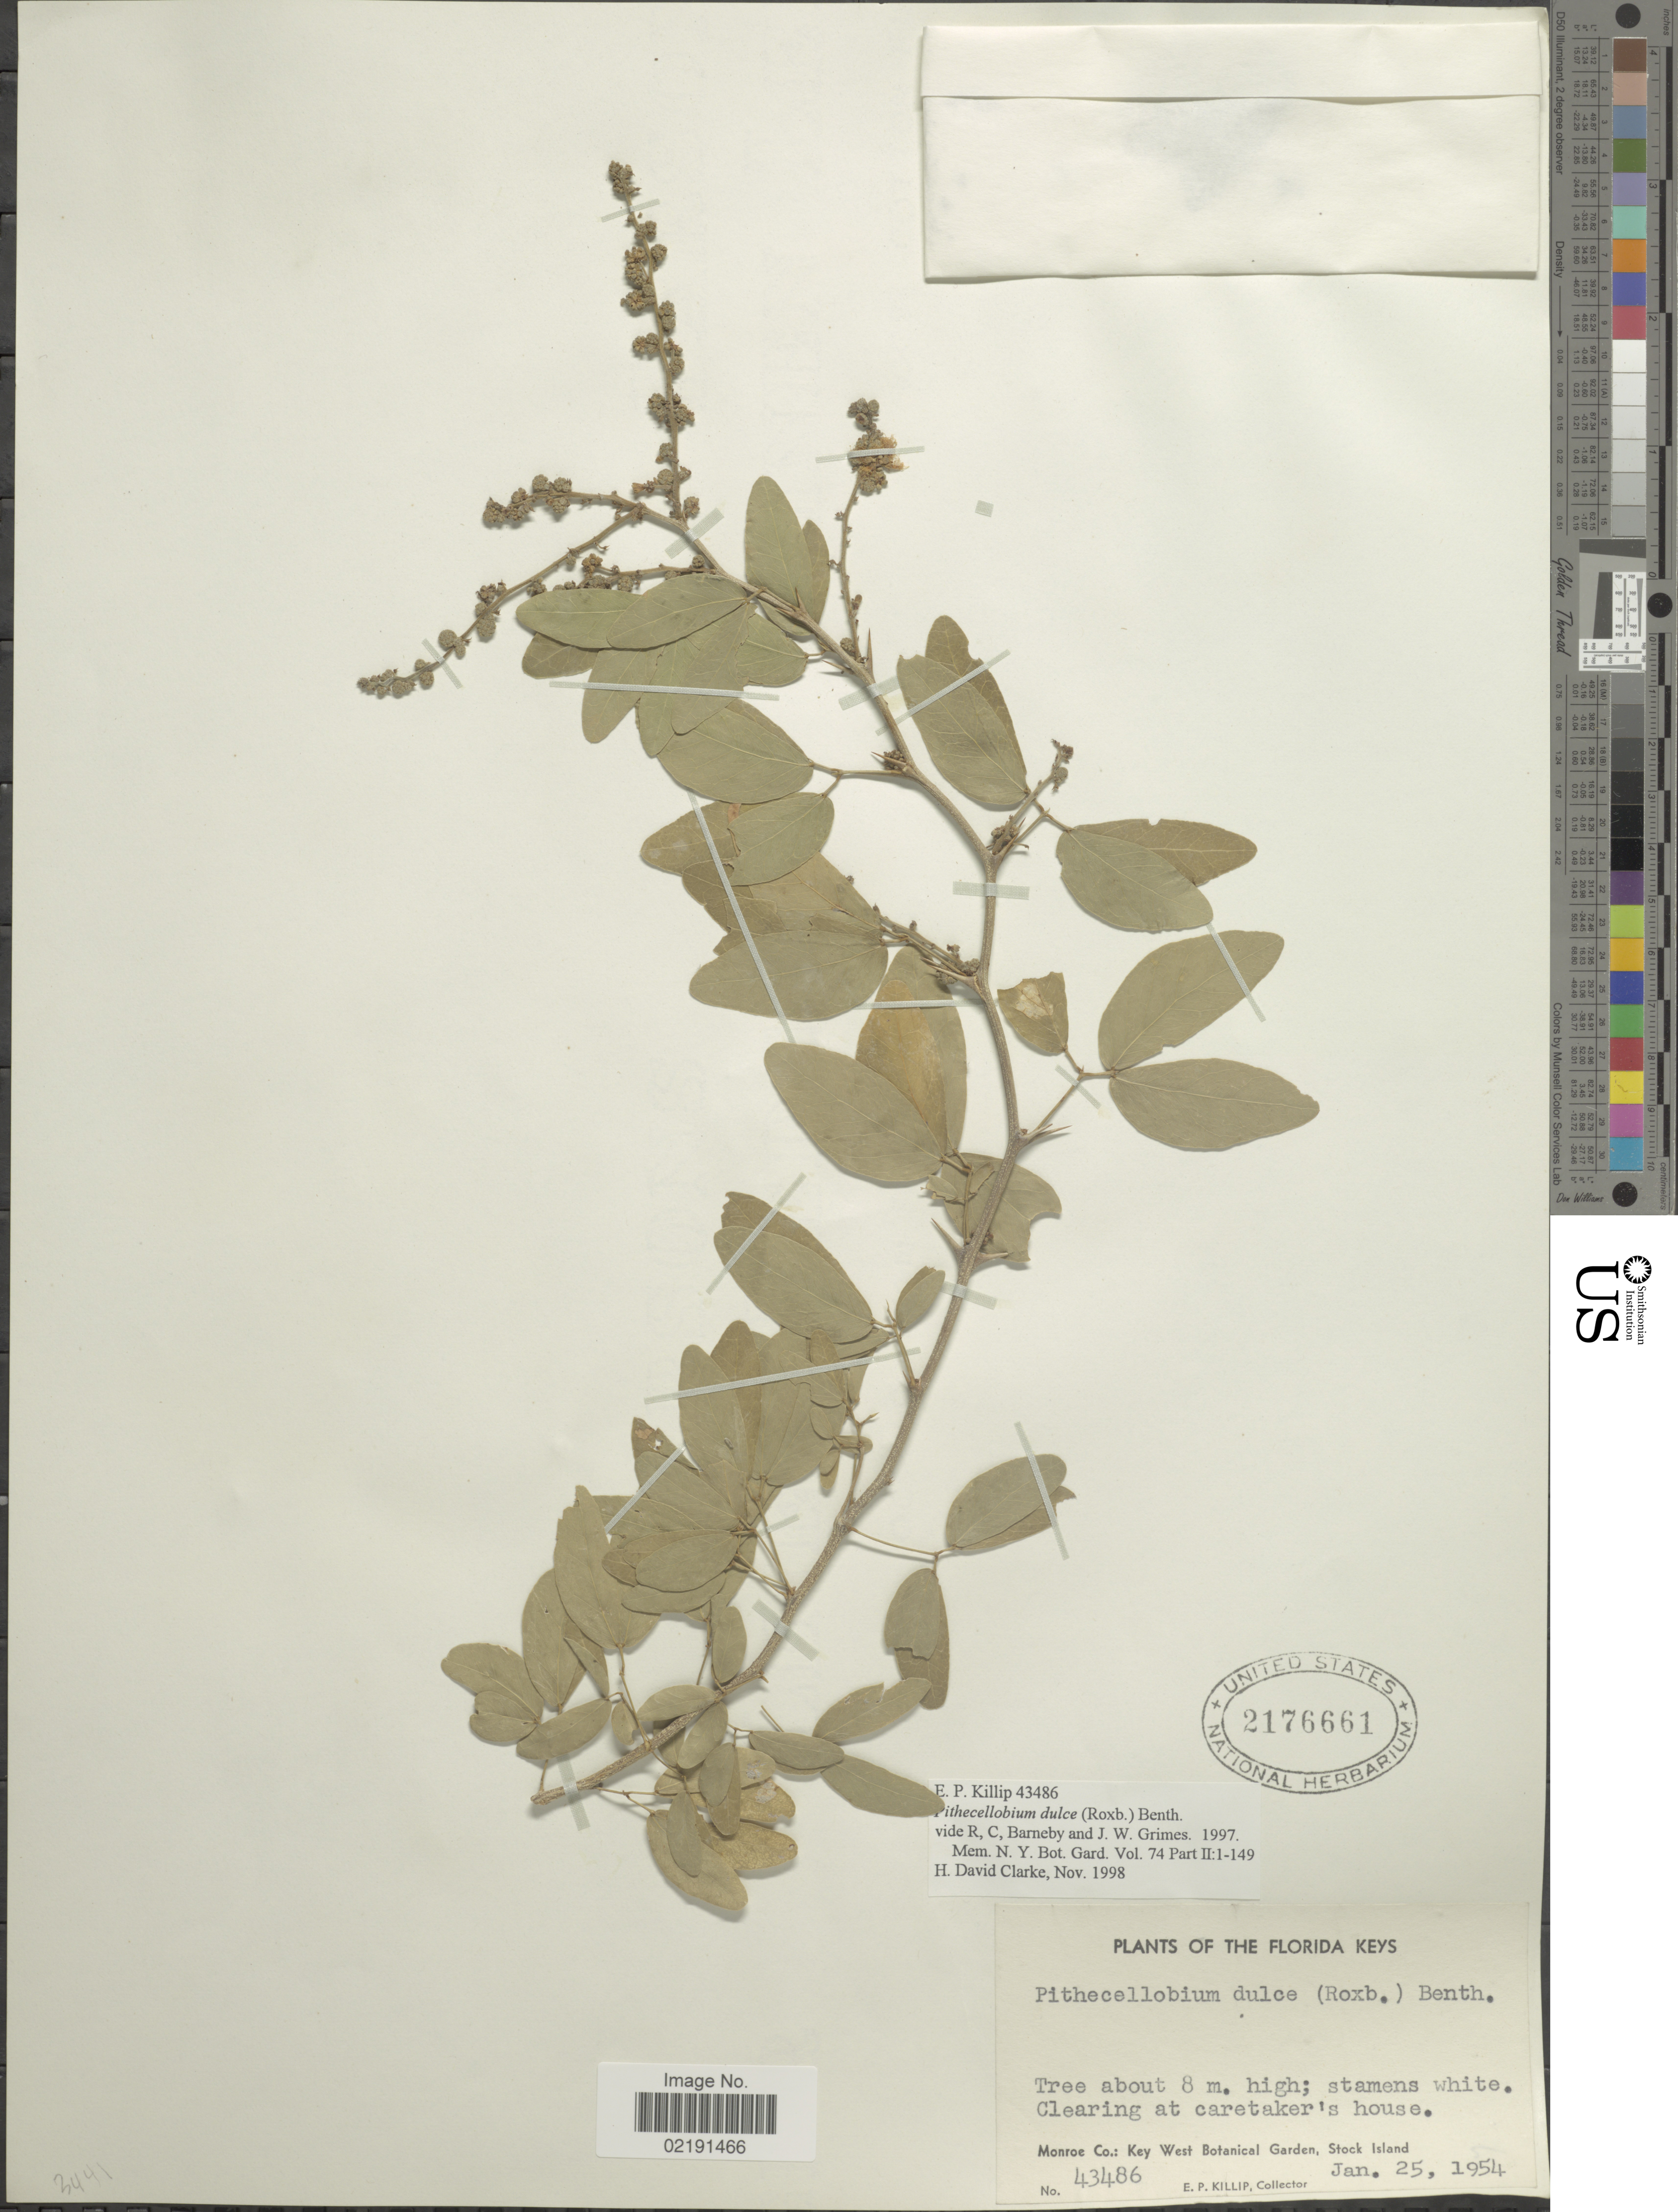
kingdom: Plantae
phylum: Tracheophyta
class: Magnoliopsida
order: Fabales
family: Fabaceae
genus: Pithecellobium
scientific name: Pithecellobium dulce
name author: (Roxb.) Benth.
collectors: E. P. Killip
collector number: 43486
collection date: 1954-01-25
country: United States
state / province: Florida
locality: Florida Keys. Monroe Co.: Key West Botanical Garden, Stock Island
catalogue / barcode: US 2176661